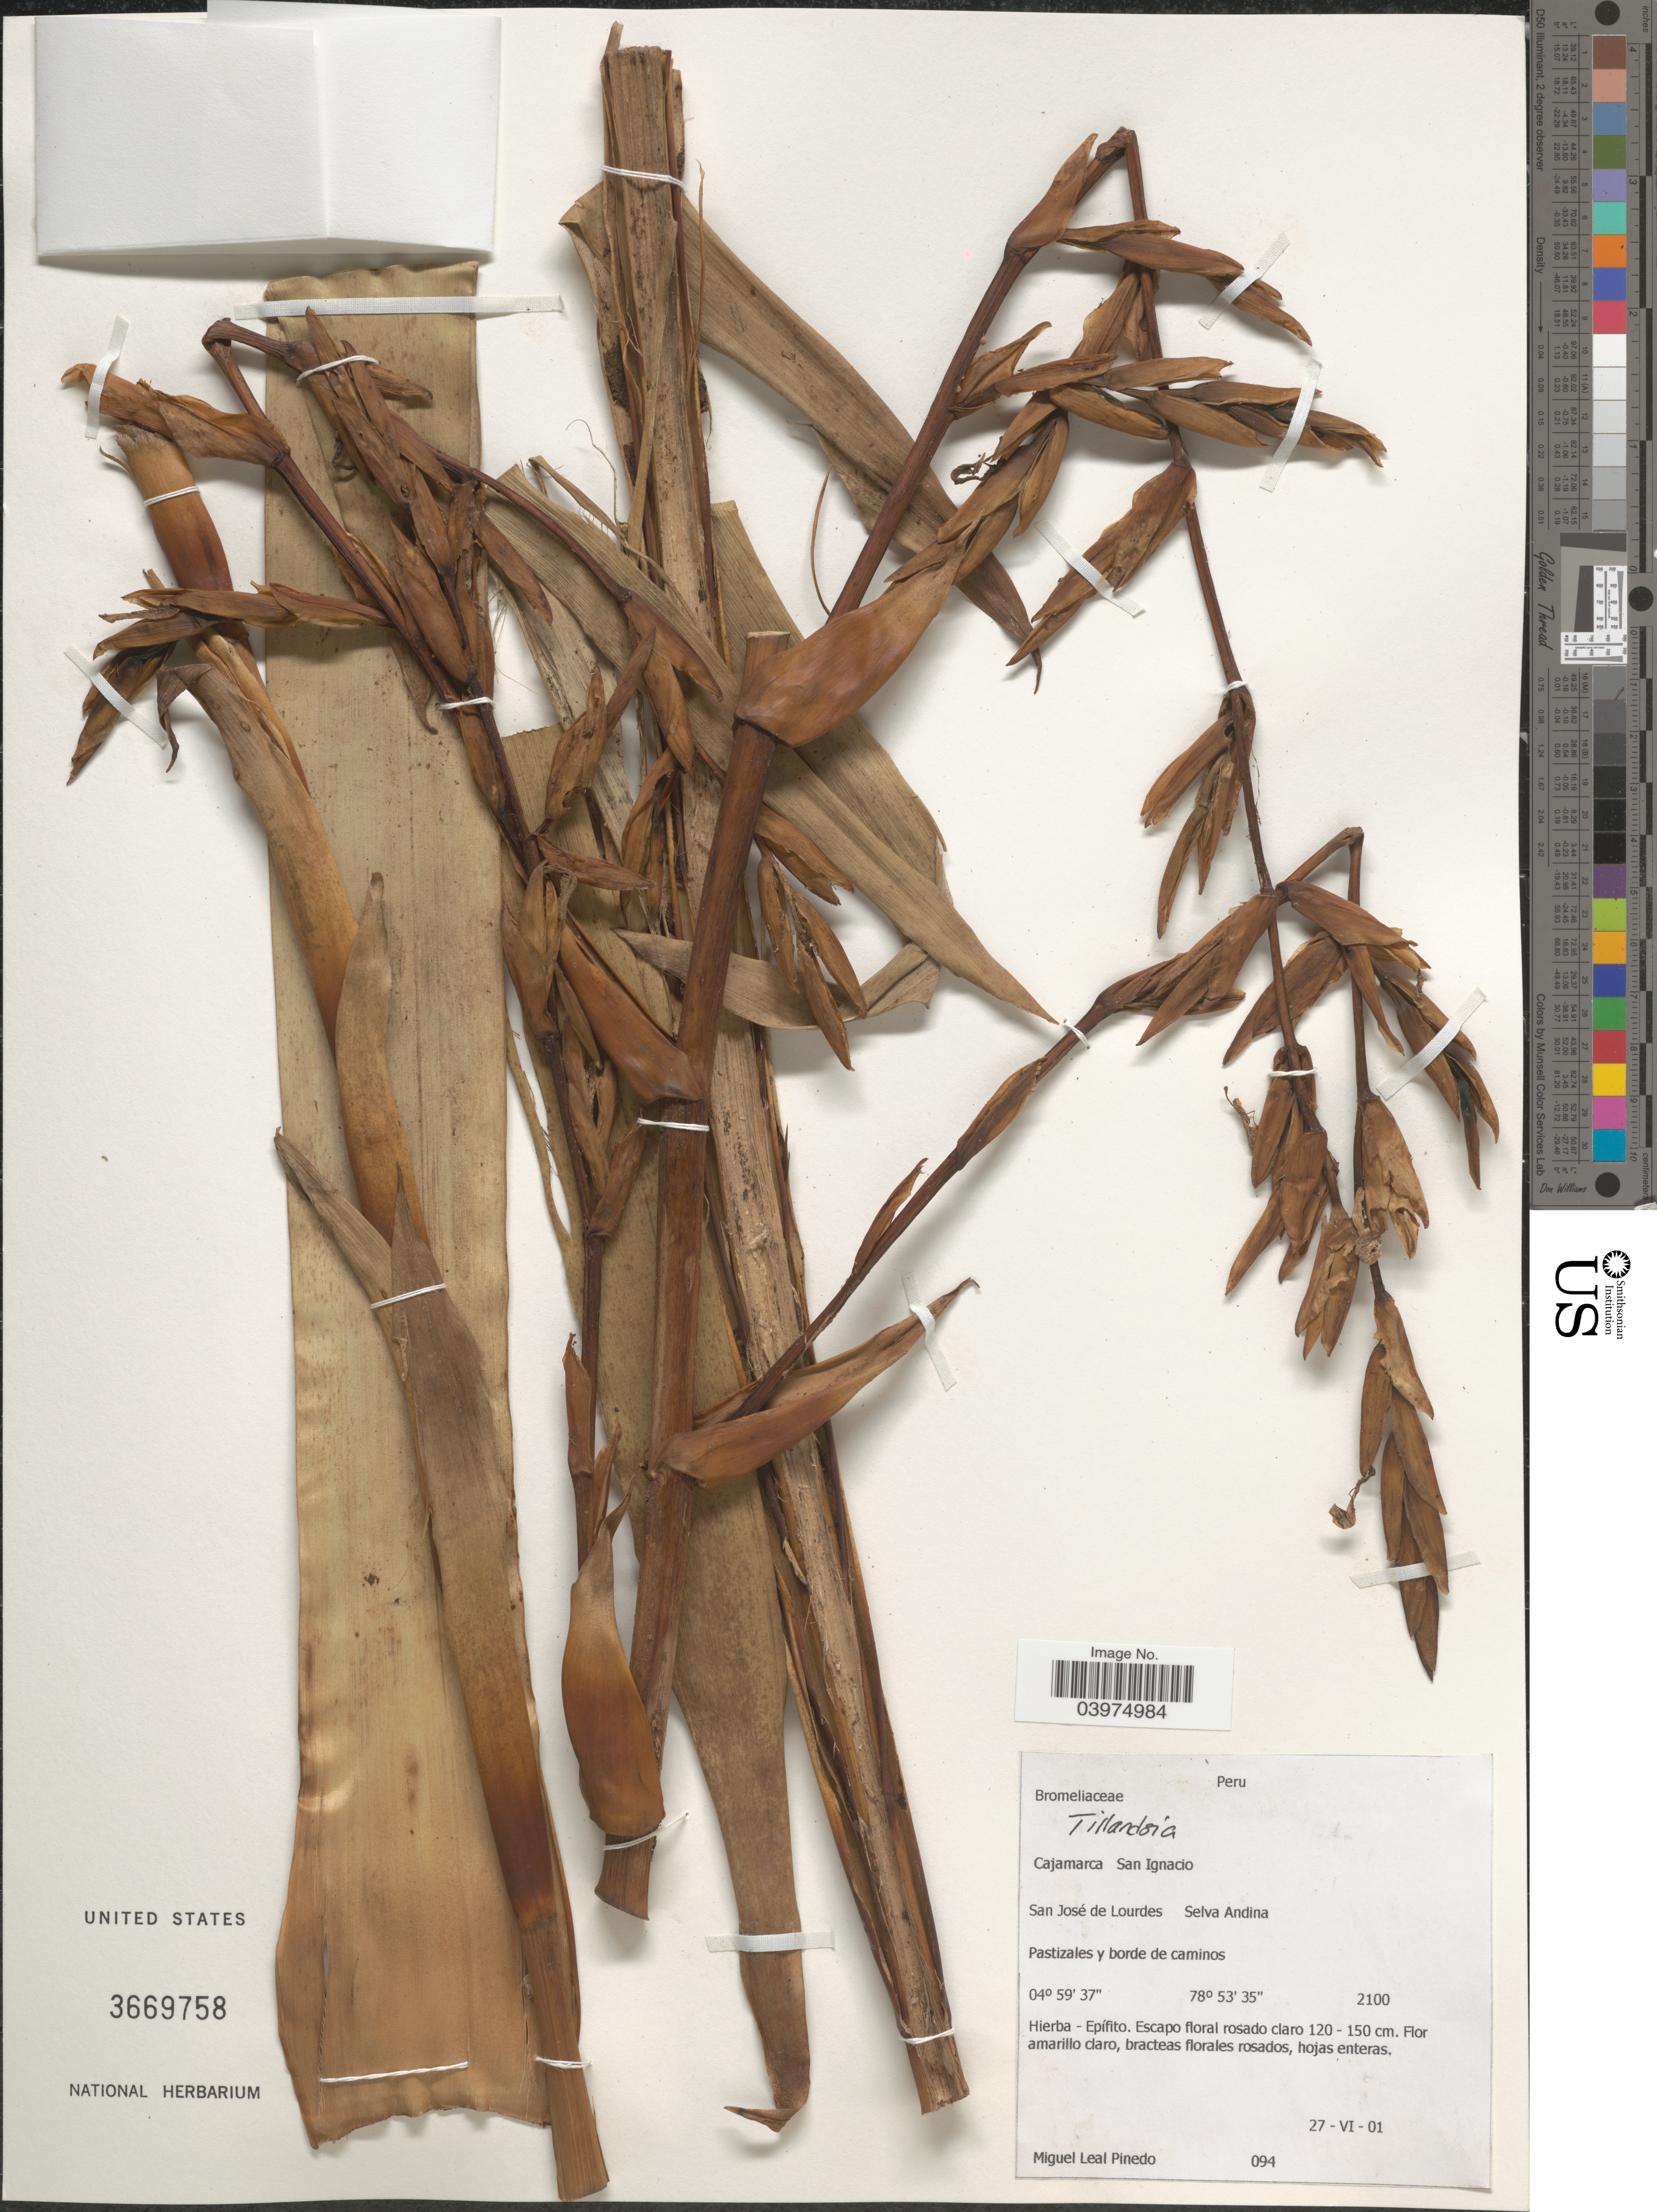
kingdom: Plantae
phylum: Tracheophyta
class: Liliopsida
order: Poales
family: Bromeliaceae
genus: Tillandsia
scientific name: Tillandsia sp.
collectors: M. Pinedo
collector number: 094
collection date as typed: Transcribed d/m/y: 27/6/1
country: Peru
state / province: Cajamarca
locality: San Ignacio. San José de Lourdes. Selva Andina.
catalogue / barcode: US 3669758